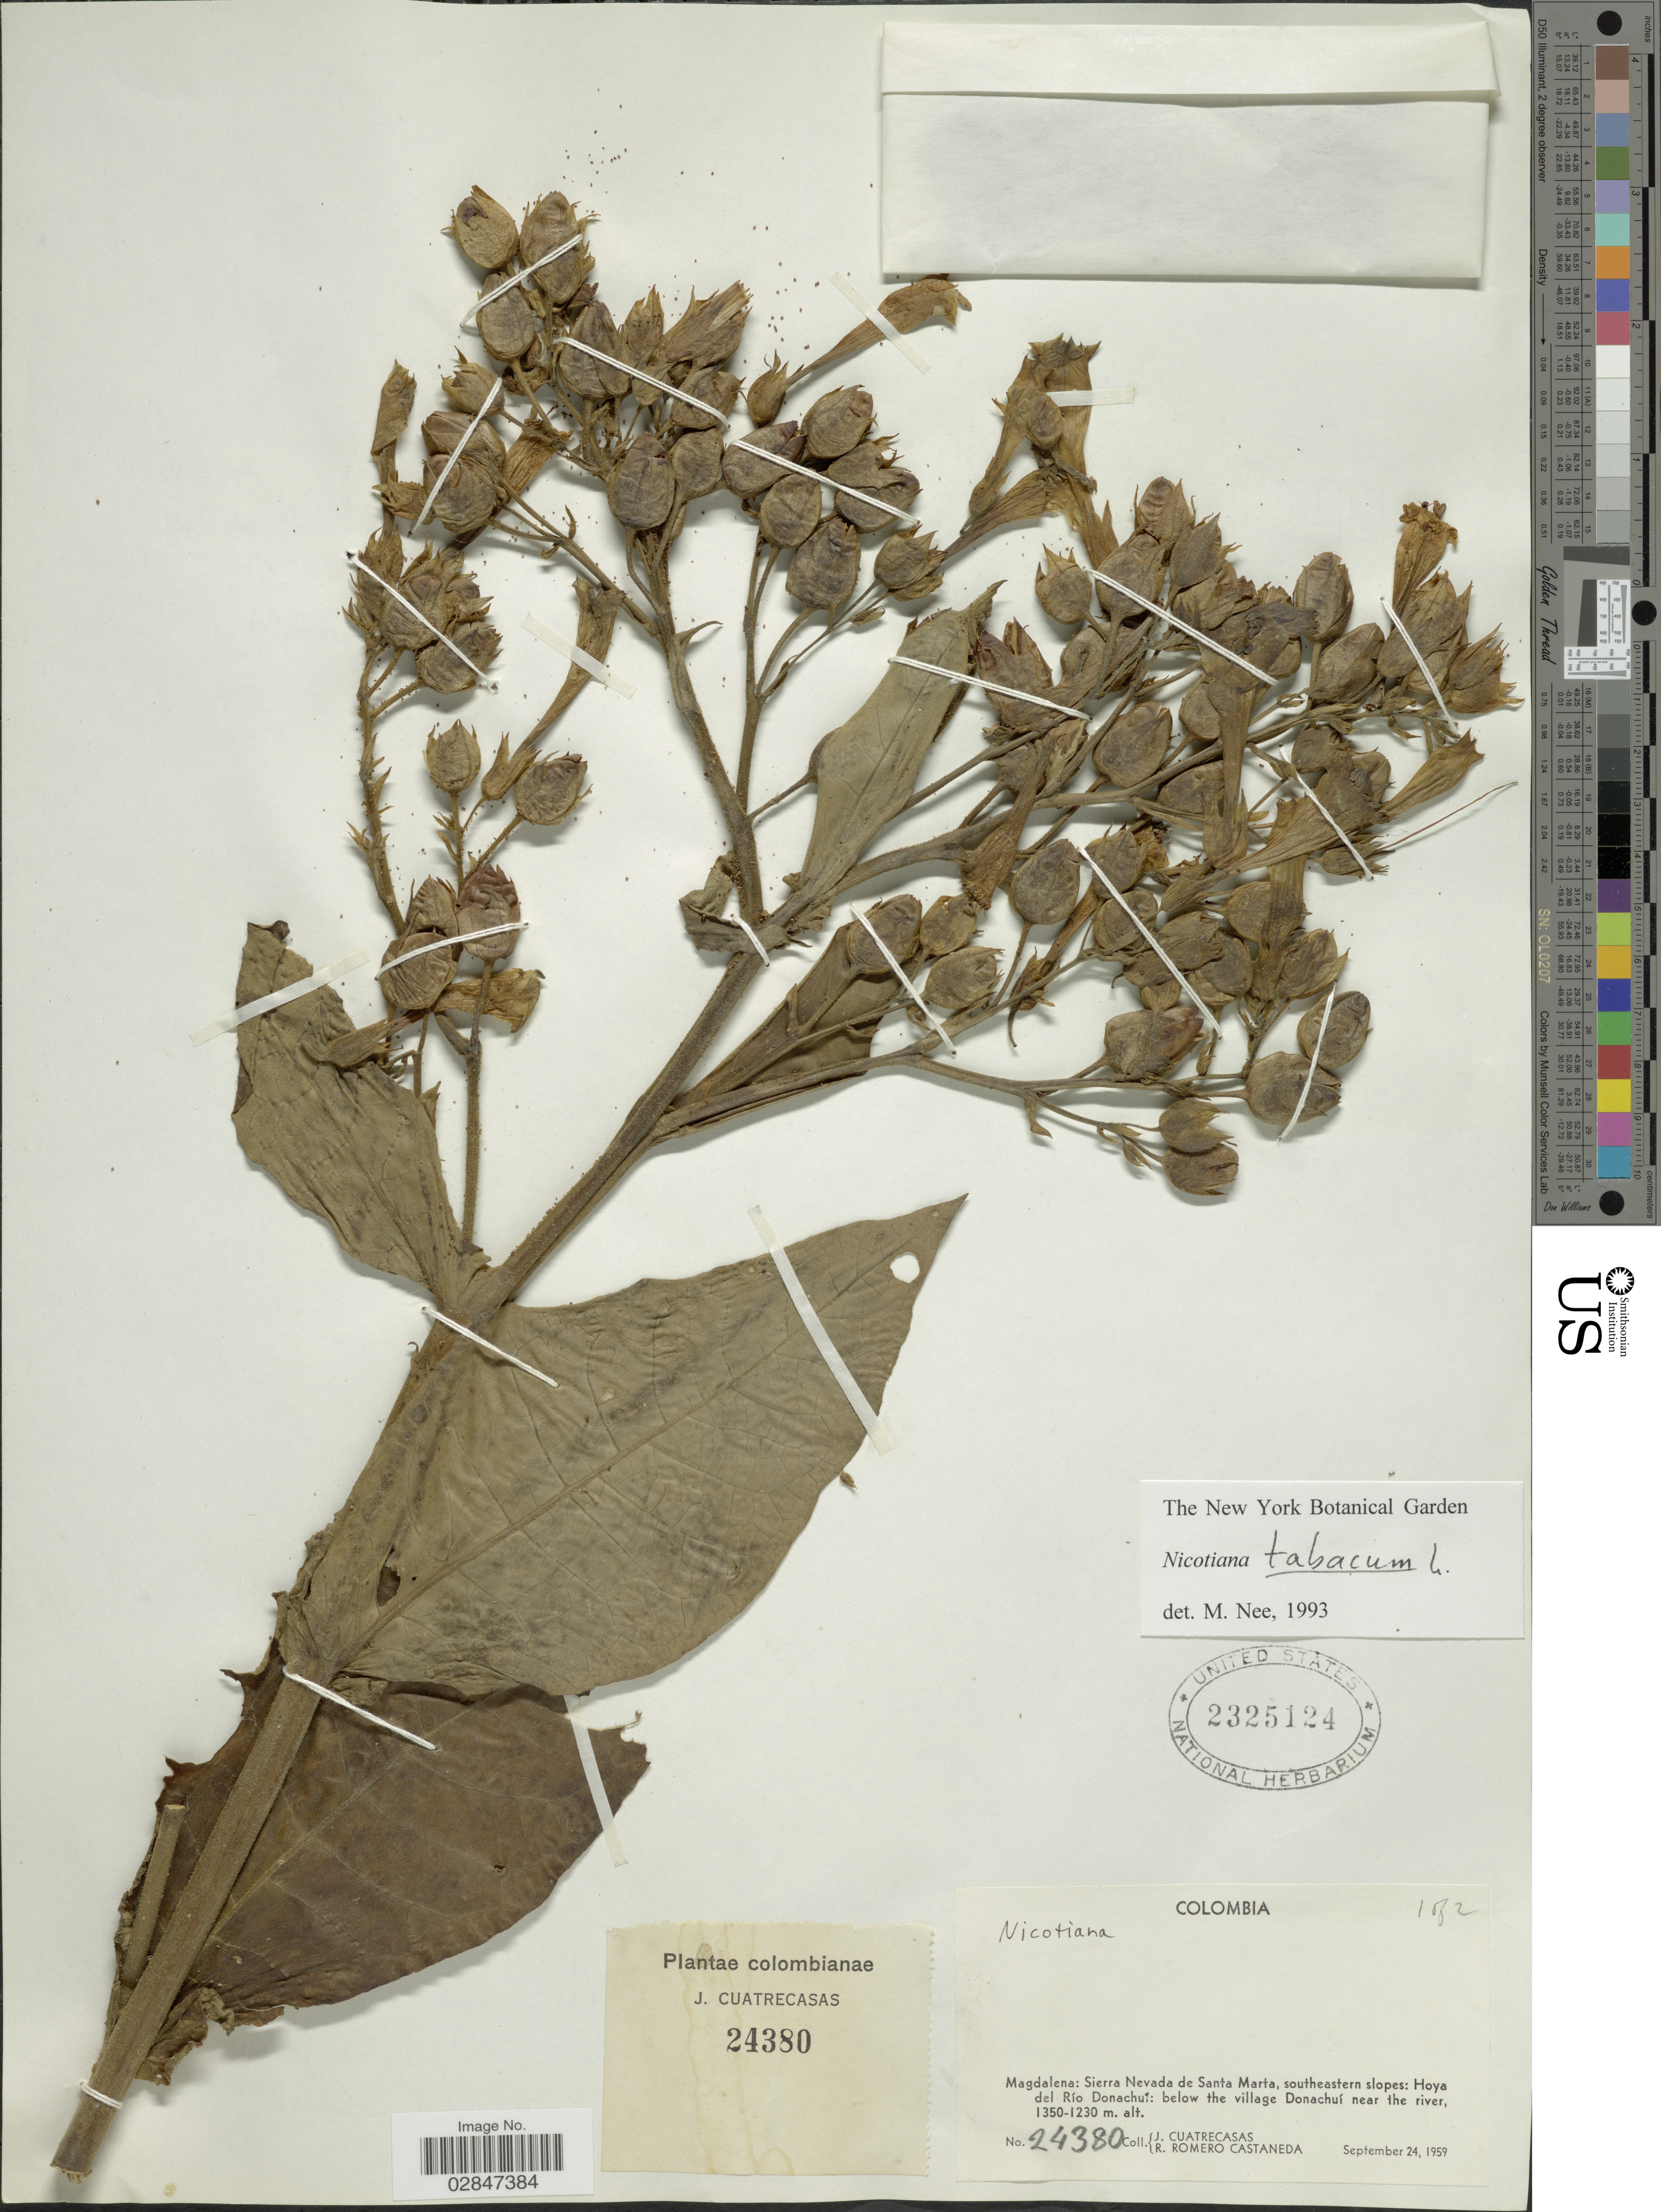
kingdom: Plantae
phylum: Tracheophyta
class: Magnoliopsida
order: Solanales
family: Solanaceae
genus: Nicotiana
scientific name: Nicotiana tabacum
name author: L.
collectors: J. Cuatrecasas & R. Romero Castañeda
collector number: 24380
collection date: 1959-09-24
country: Colombia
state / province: Magdalena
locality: Magdalena: Sierra Nevada de Santa Marta, southeastern slopes: Hoya del Río Donachuí: below the village Donachuí near the river.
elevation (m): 1230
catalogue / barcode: US 2325124